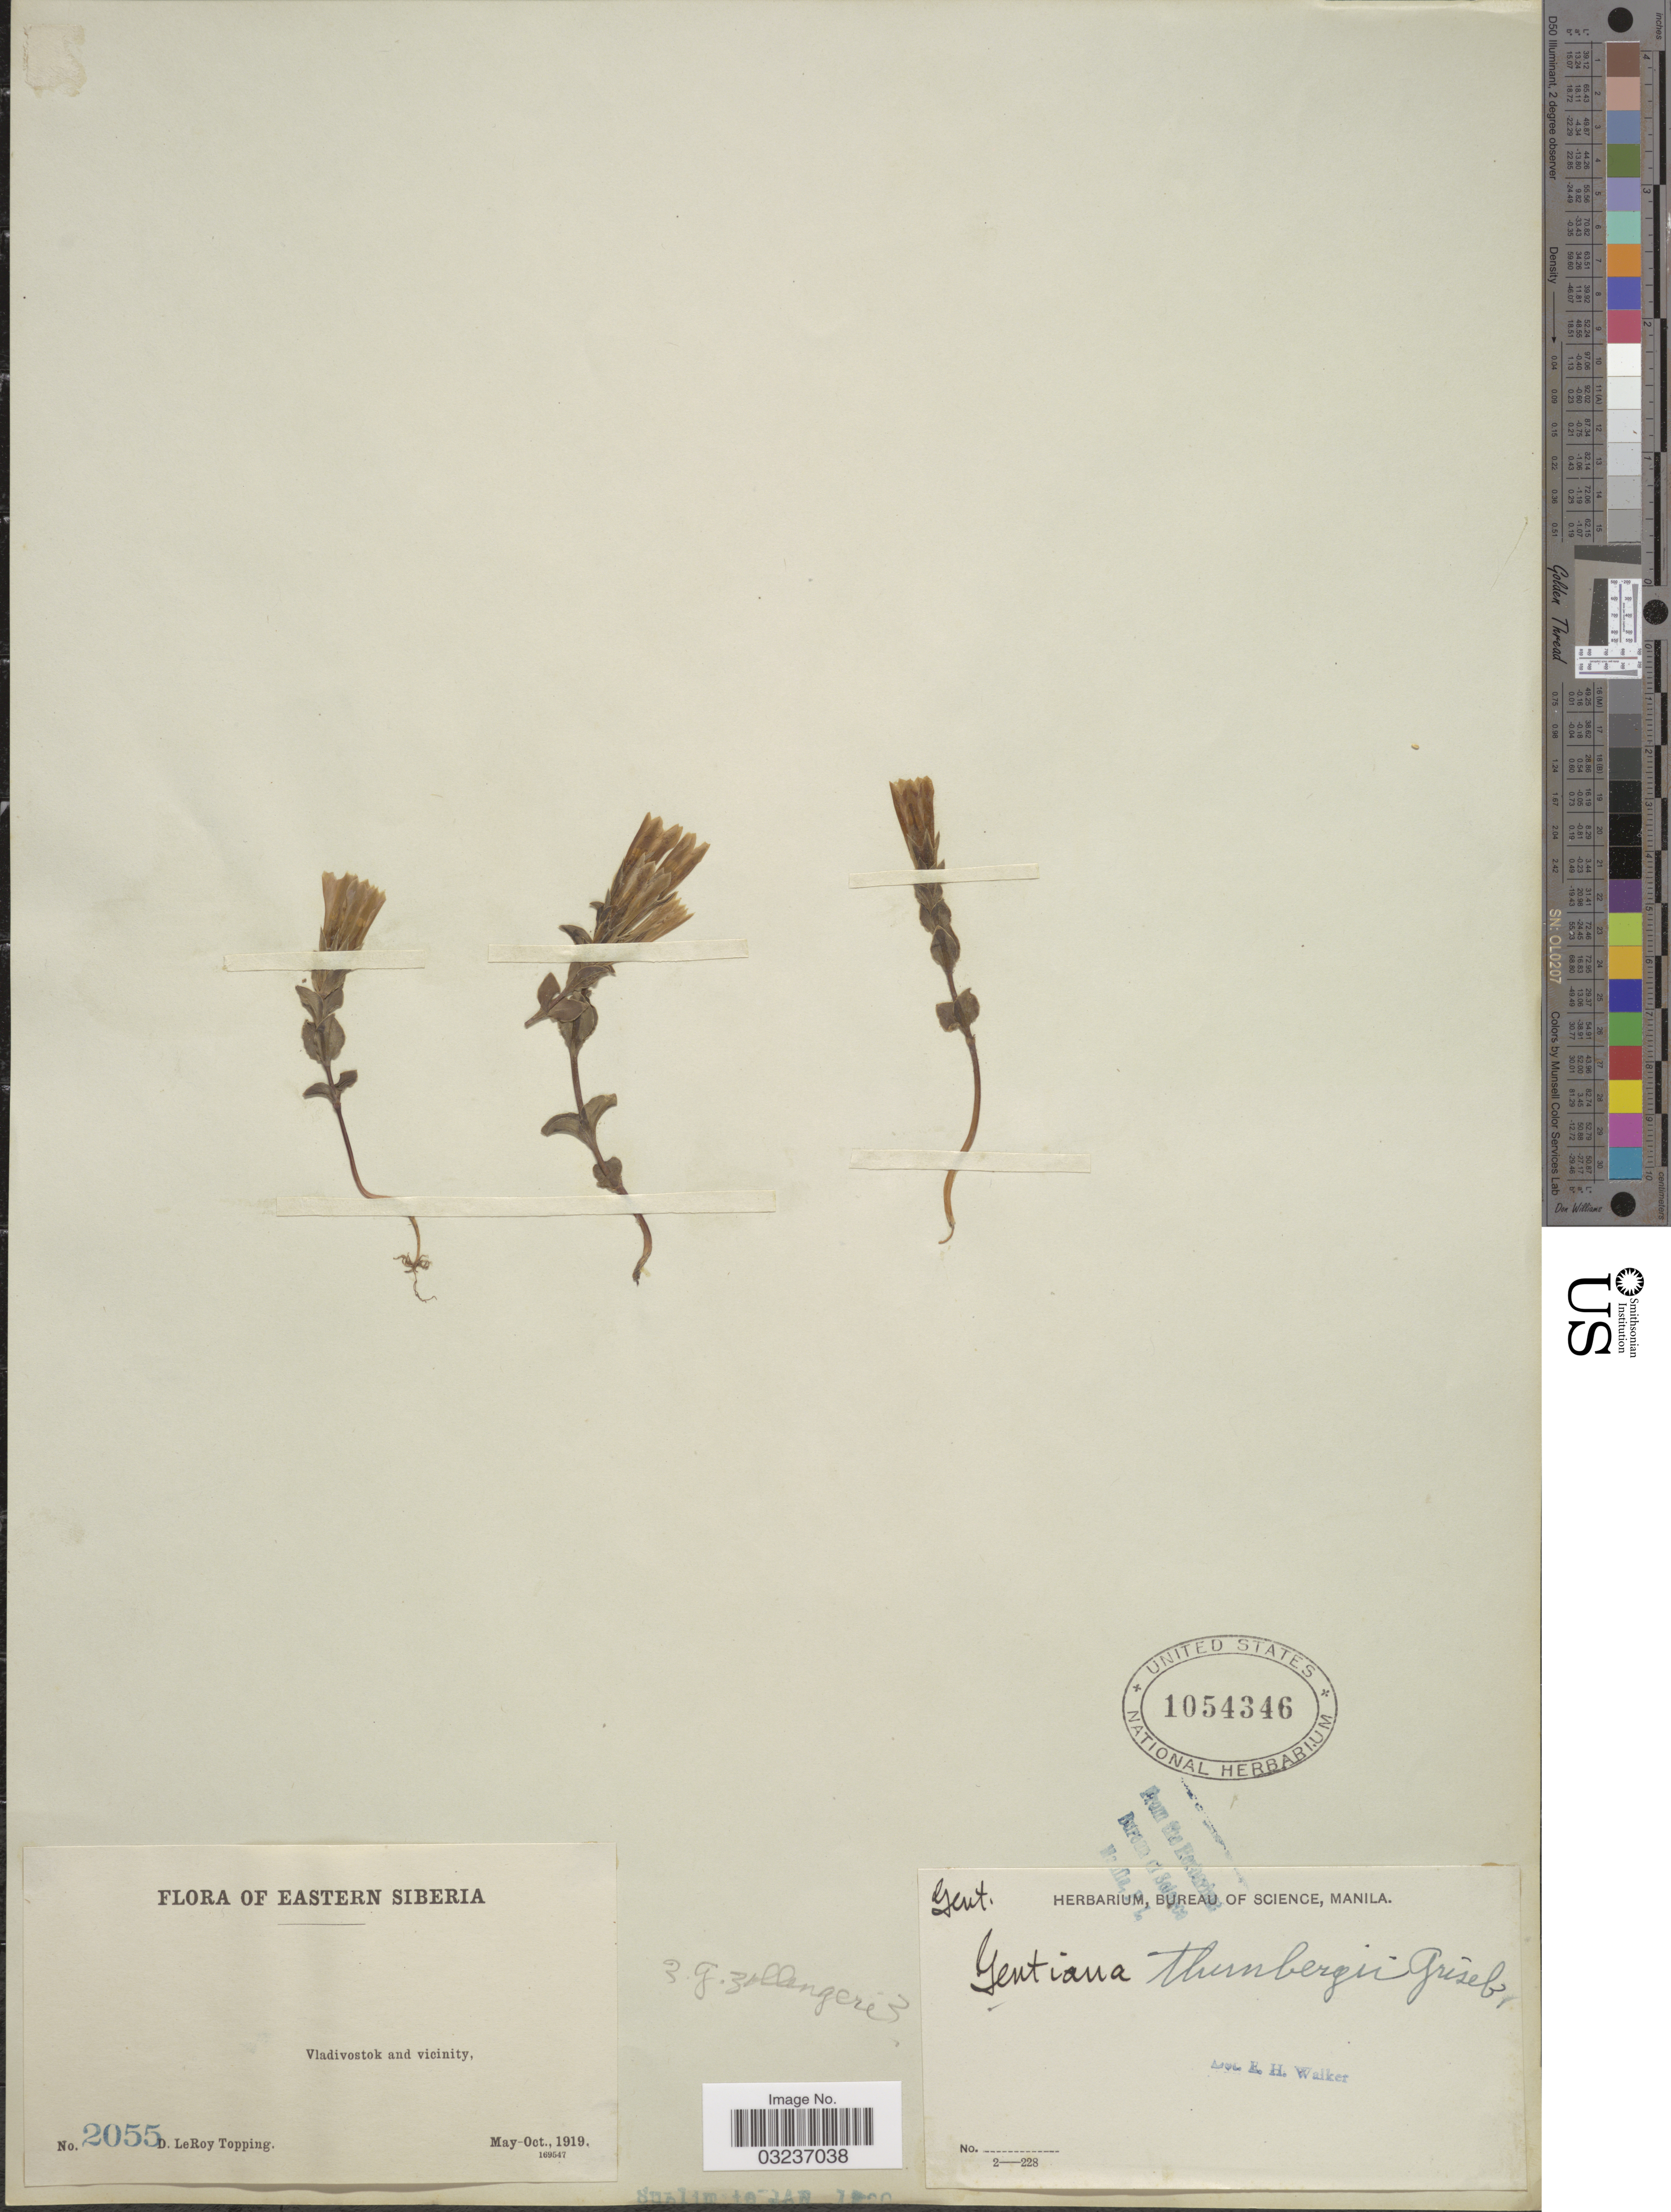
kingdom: Plantae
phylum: Tracheophyta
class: Magnoliopsida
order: Gentianales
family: Gentianaceae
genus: Gentiana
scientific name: Gentiana thunbergii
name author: (G. Don) Griseb.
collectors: D. L. Topping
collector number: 2055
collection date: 1919-05/1919-10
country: Russian Federation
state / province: Primorsky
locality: Eastern Siberia, Vladivostok and vicinity.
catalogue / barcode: US 1054346